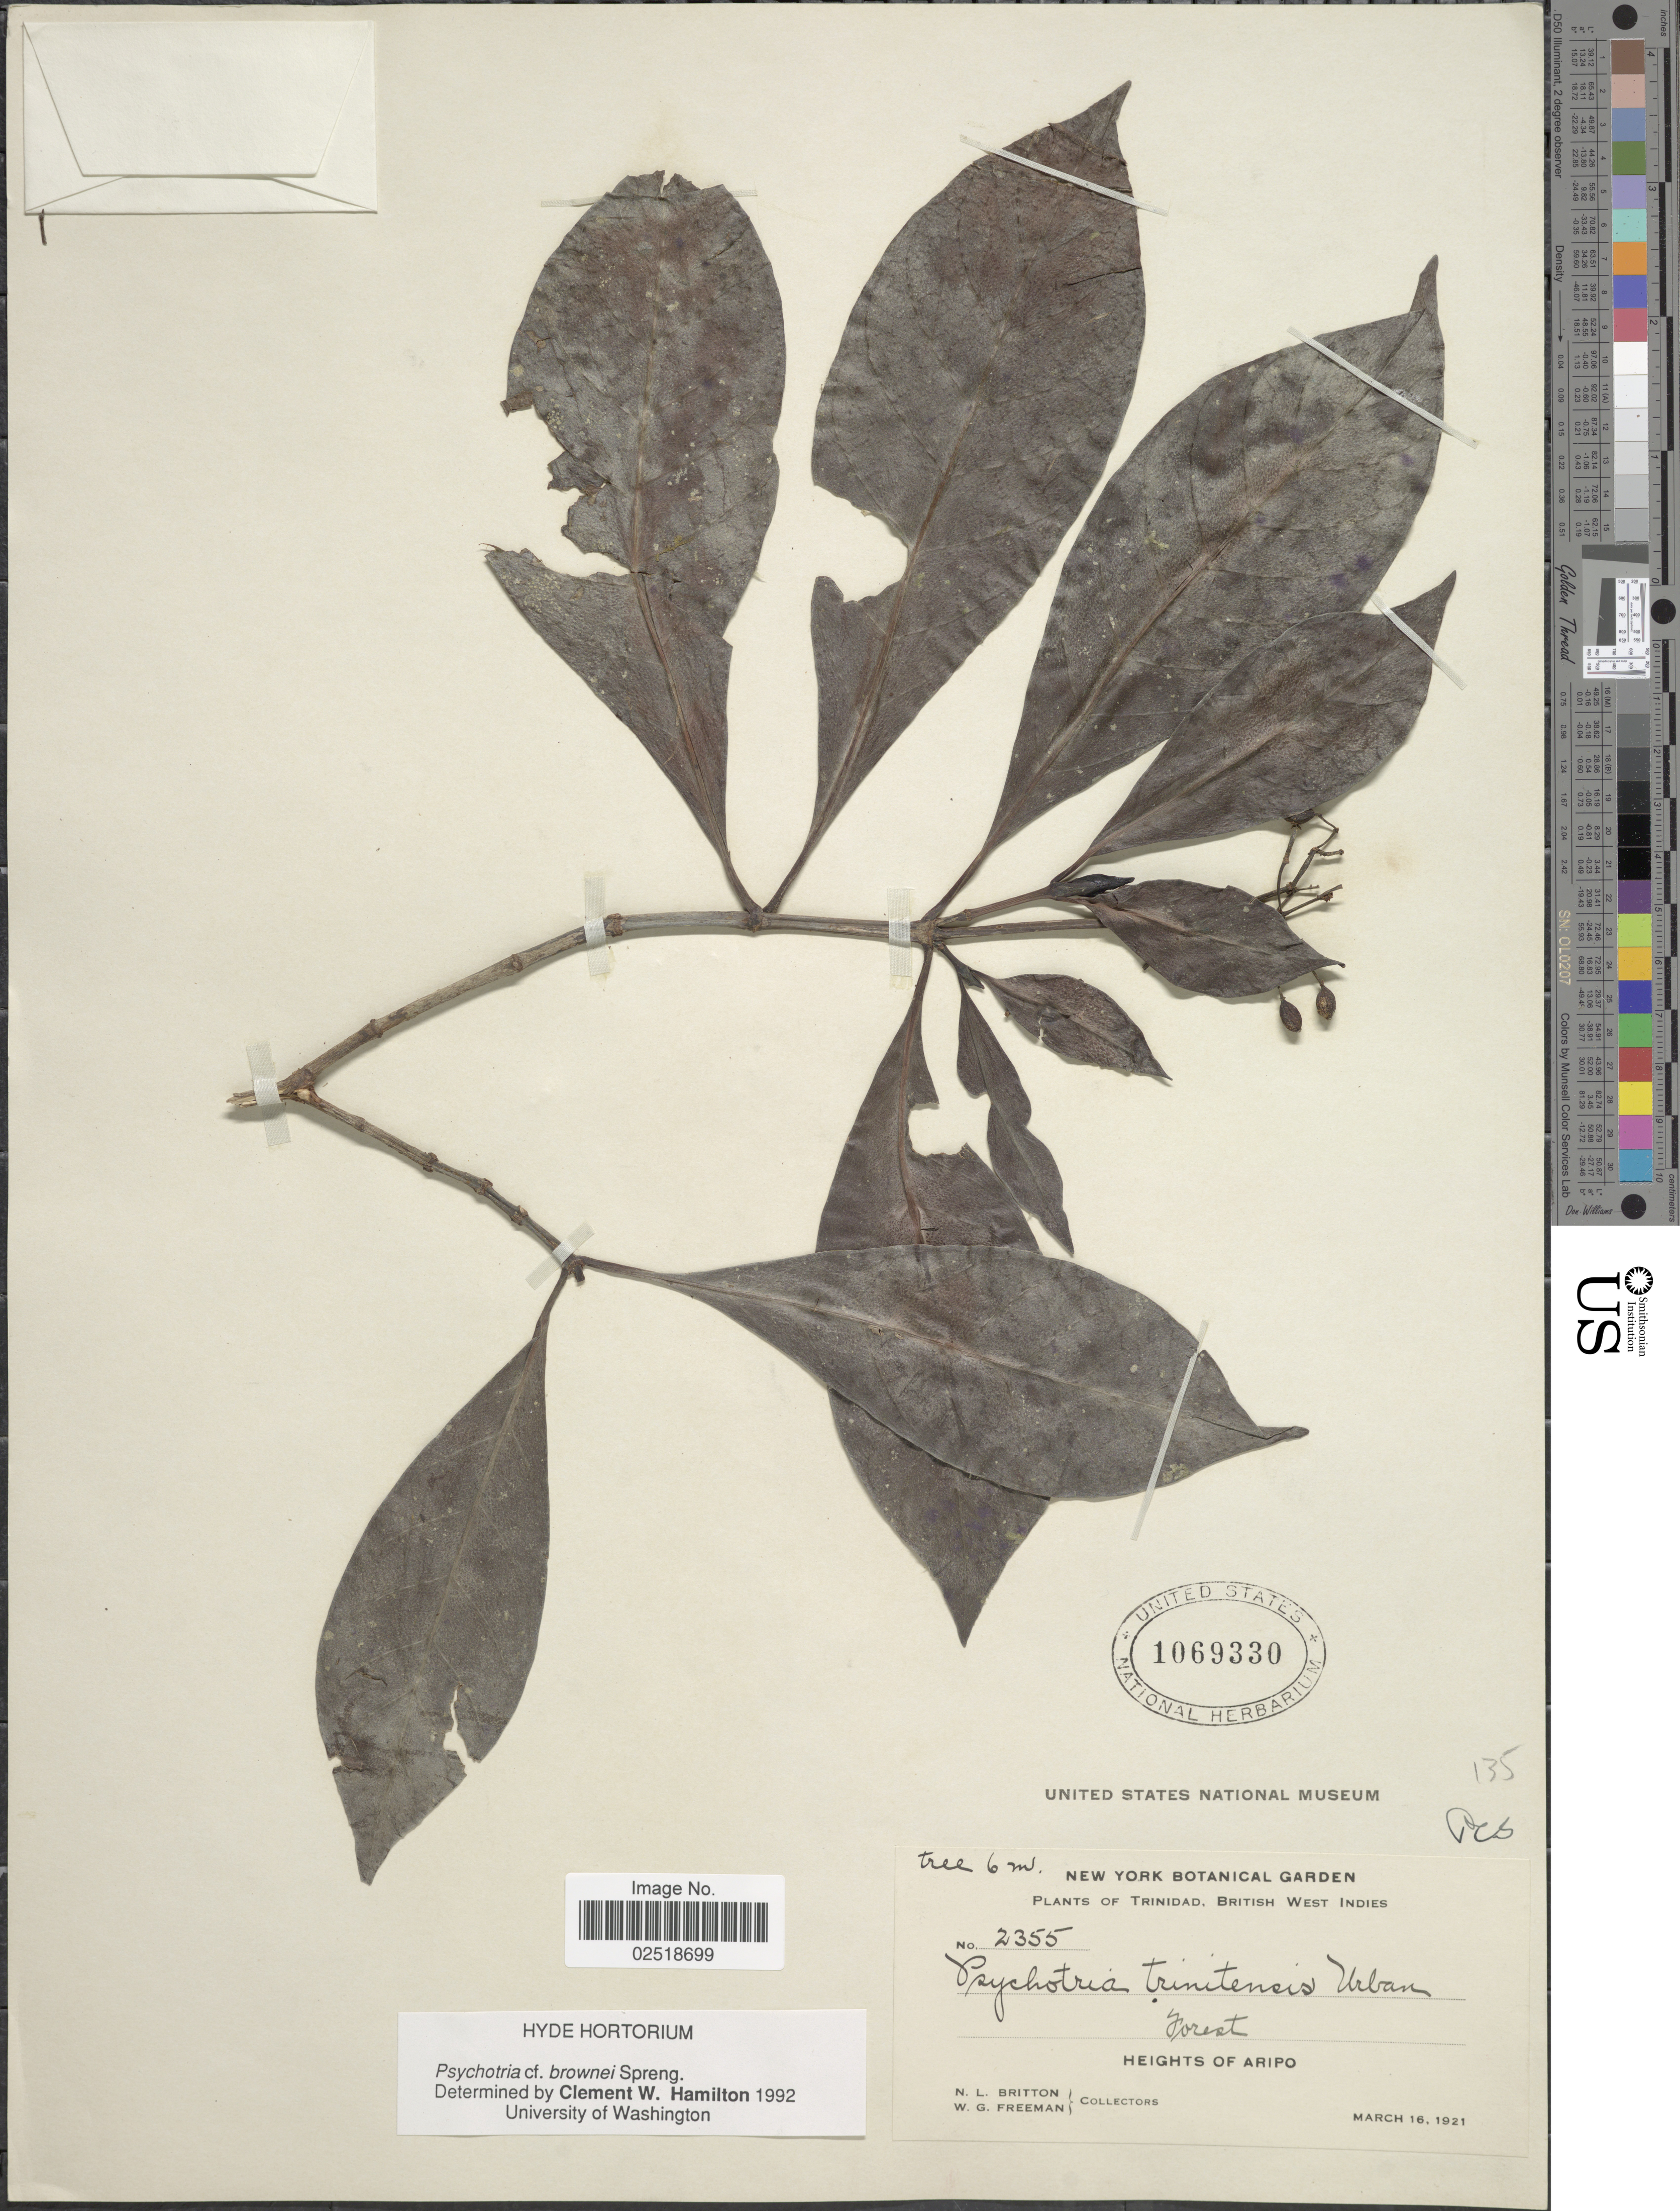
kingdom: Plantae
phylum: Tracheophyta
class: Magnoliopsida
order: Gentianales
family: Rubiaceae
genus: Psychotria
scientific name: Psychotria brownei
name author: Spreng.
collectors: N. Britton & W. Freeman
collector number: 2355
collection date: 1921-03-16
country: Trinidad and Tobago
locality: Trinidad, British West Indies, Forest, Heights of Aripo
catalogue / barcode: US 1069330